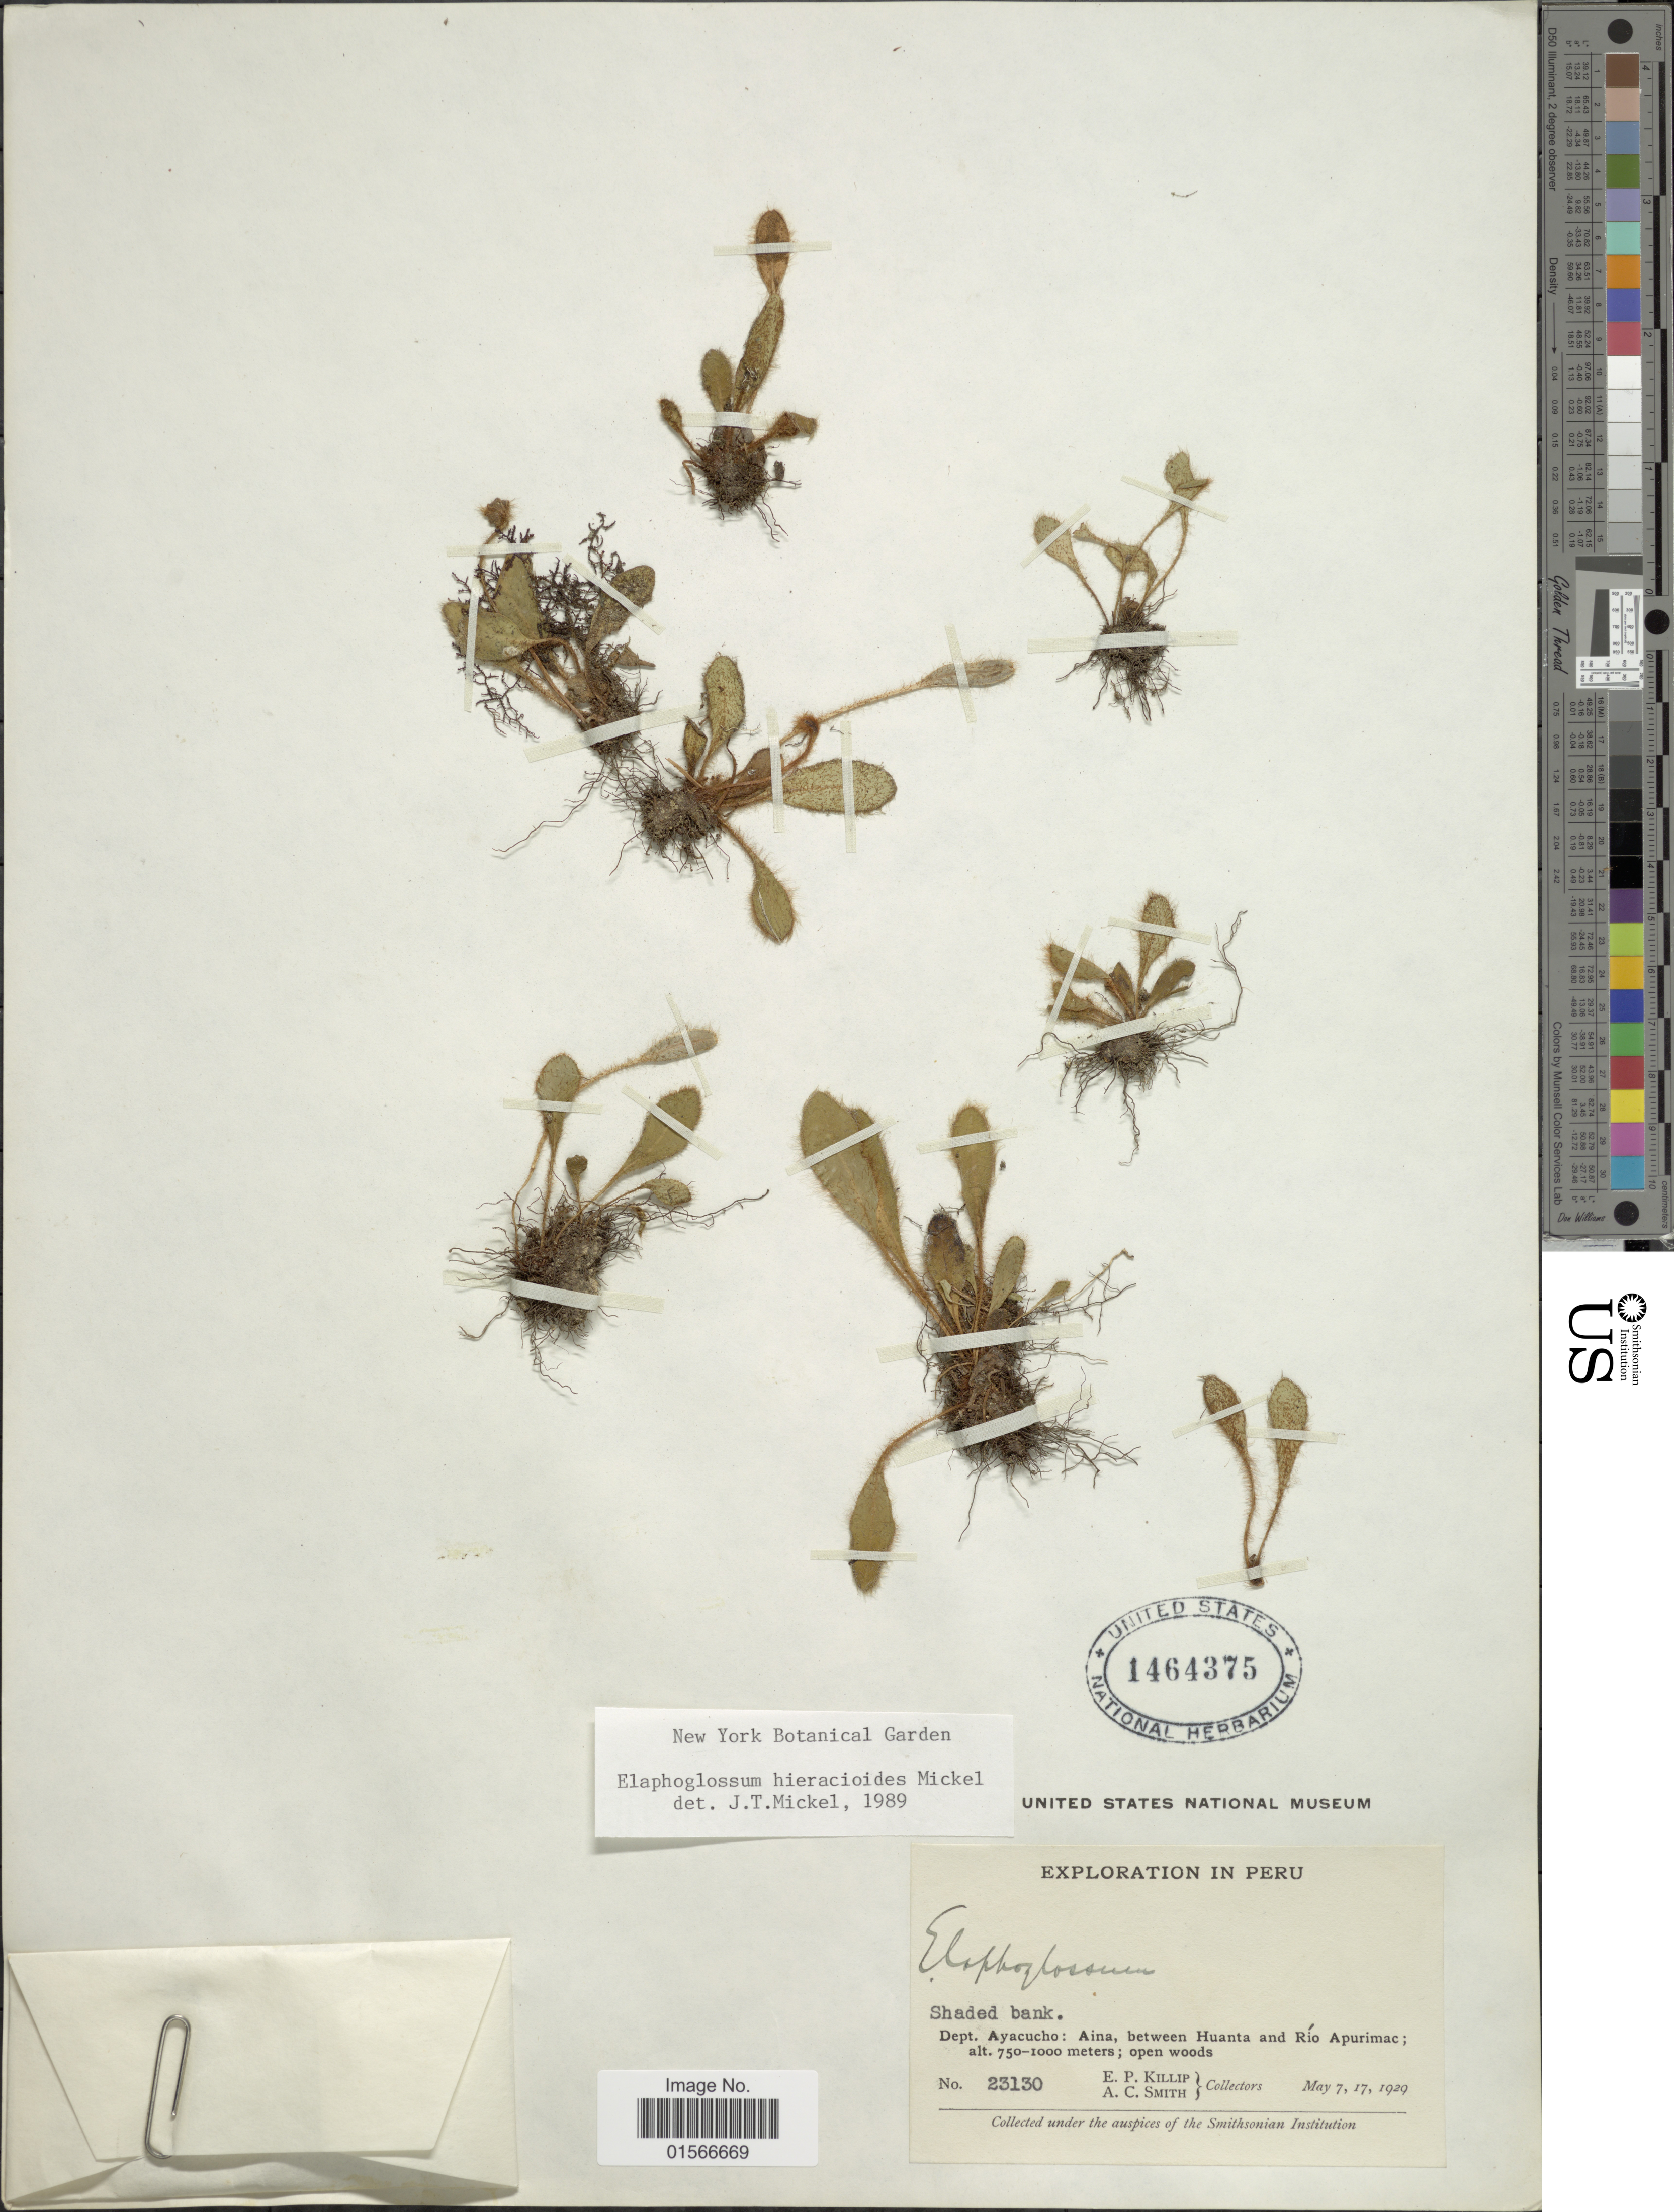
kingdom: Plantae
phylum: Tracheophyta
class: Polypodiopsida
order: Polypodiales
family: Dryopteridaceae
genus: Elaphoglossum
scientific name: Elaphoglossum hieracioides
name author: Mickel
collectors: E. P. Killip & A. C. Smith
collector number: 23130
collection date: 1929-05-07/1929-05-17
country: Peru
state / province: Ayacucho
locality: Dept. Ayacucho: Aina, between Huanta and Río Apurimac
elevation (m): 750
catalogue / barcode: US 1464375